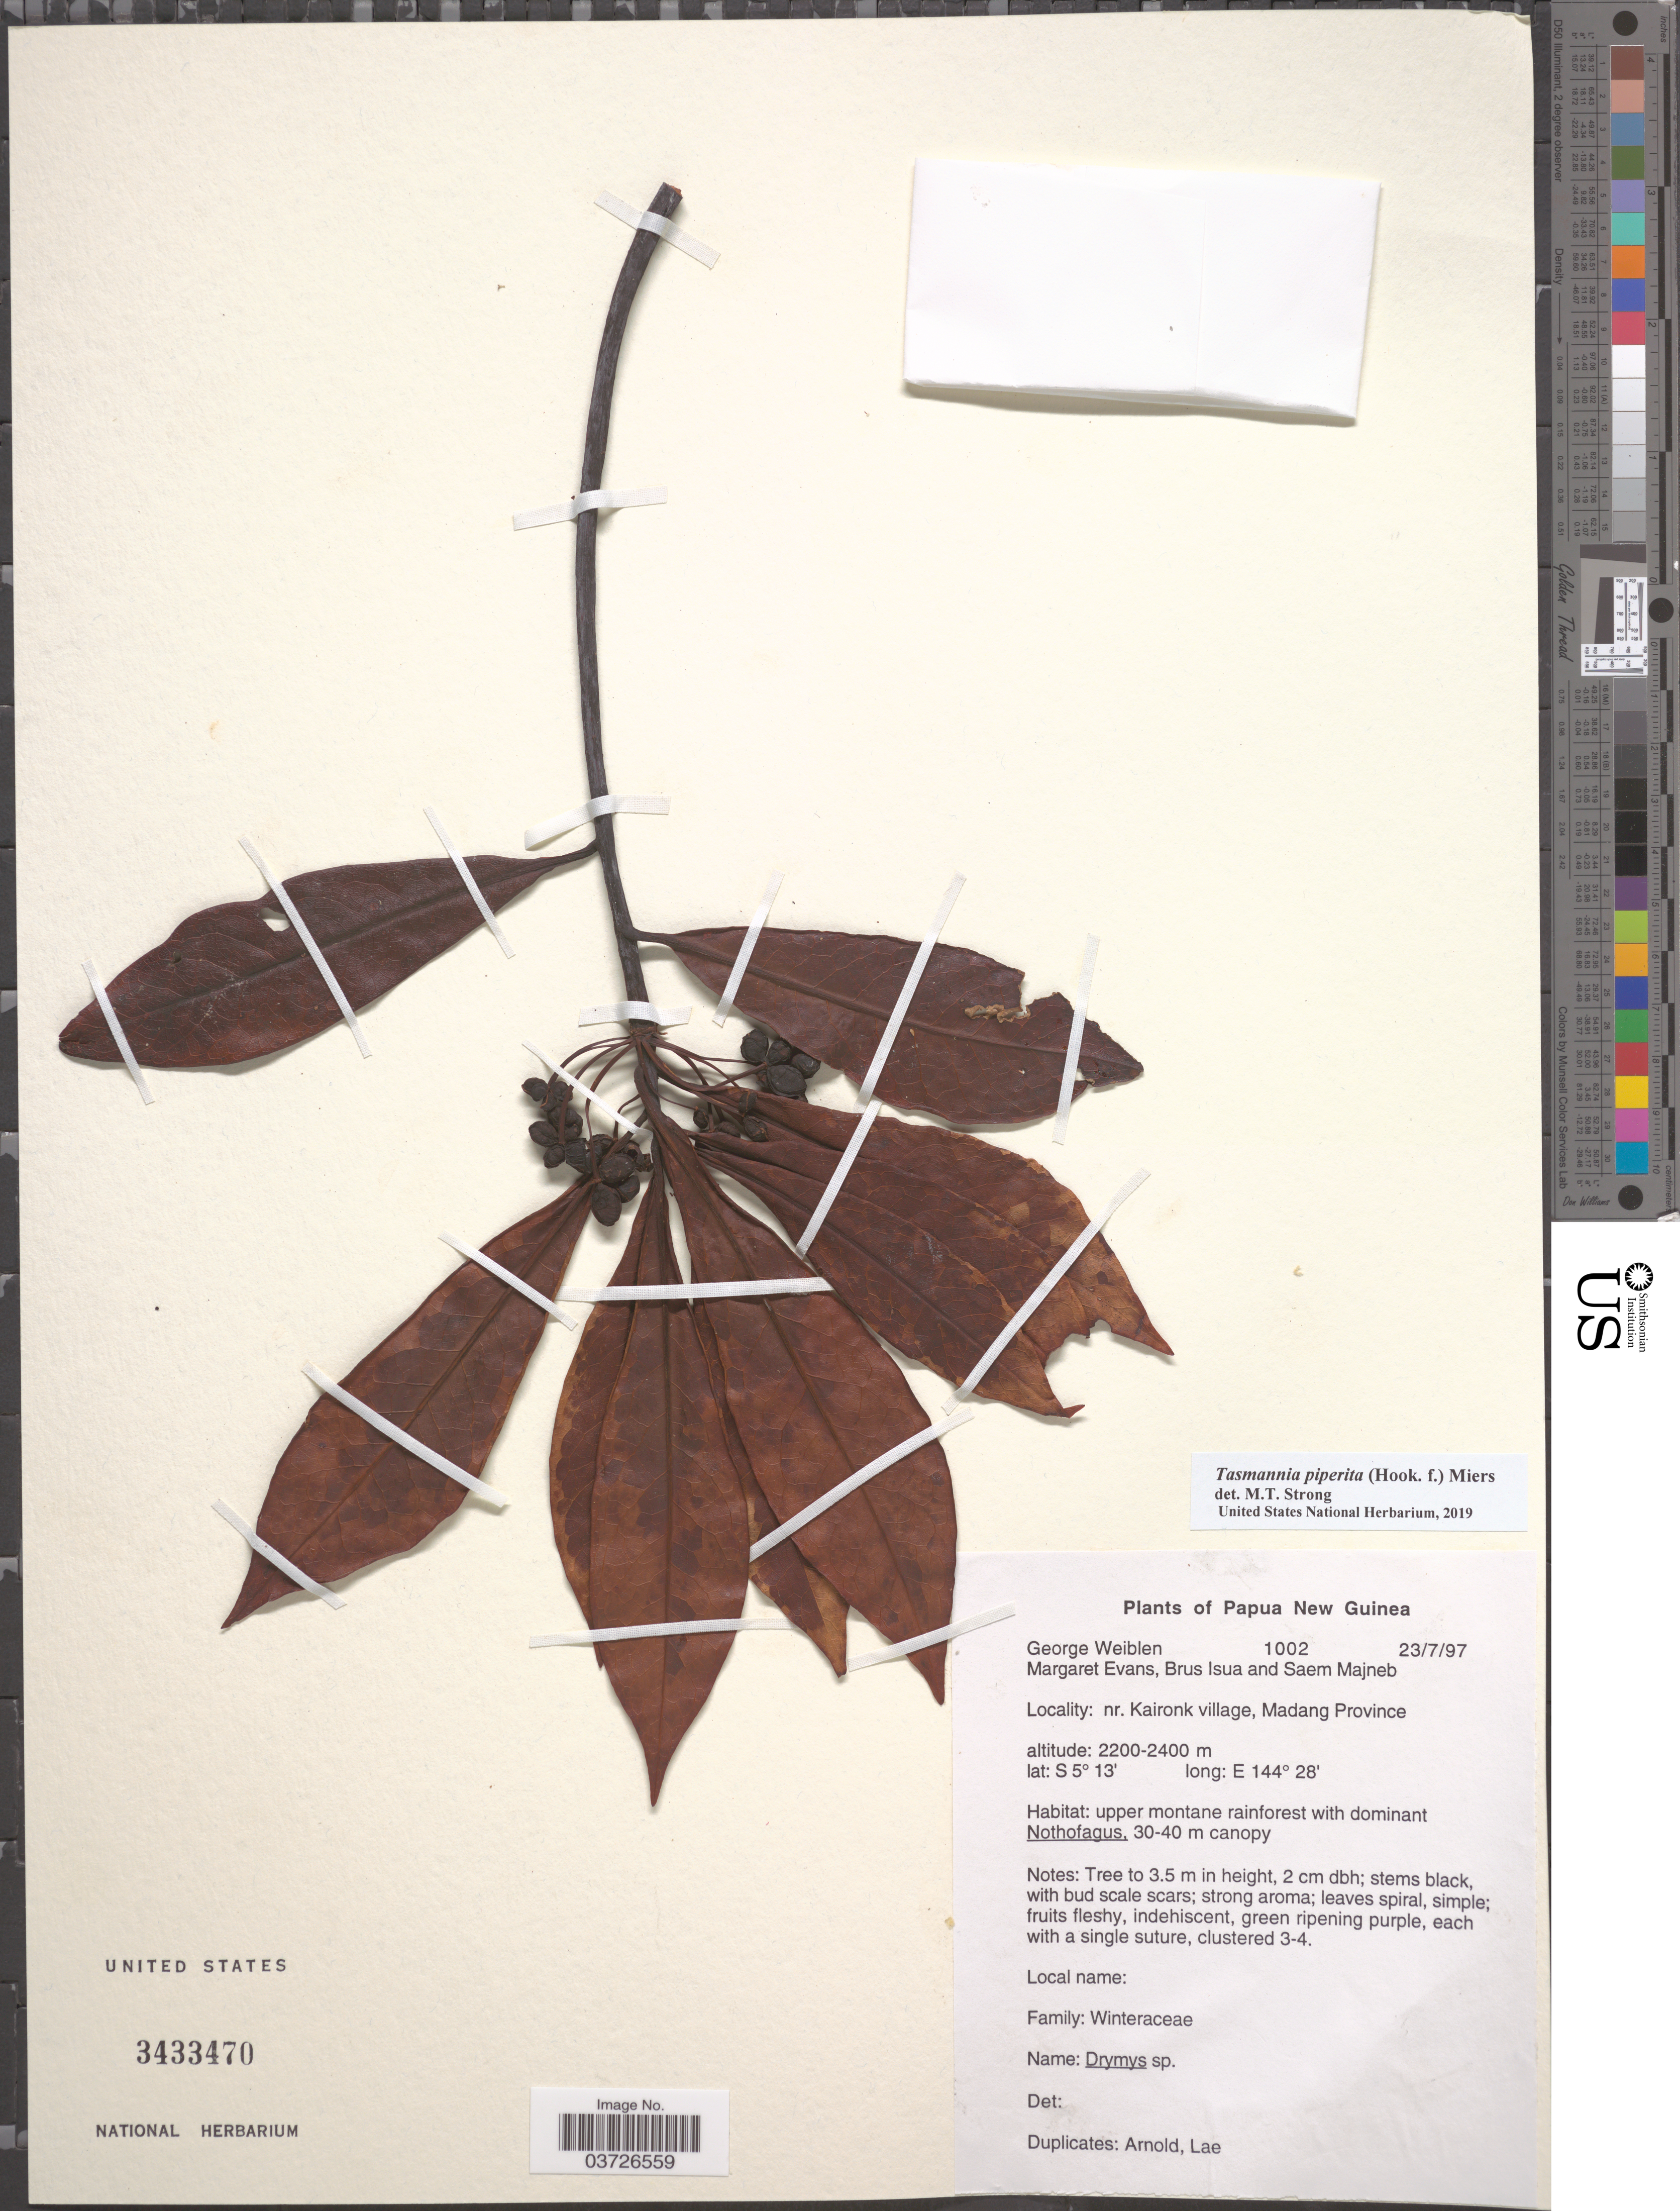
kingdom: Plantae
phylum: Tracheophyta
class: Magnoliopsida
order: Canellales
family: Winteraceae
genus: Tasmannia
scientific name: Tasmannia piperita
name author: (Hook. f.) Miers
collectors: G. D. Weiblen, M. Evans, B. Isua & S. Majneb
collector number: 1002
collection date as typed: Transcribed d/m/y: 23/7/97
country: Papua New Guinea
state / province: Madang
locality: Nr. Kaironk village, Madang Province.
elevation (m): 2200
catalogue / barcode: US 3433470